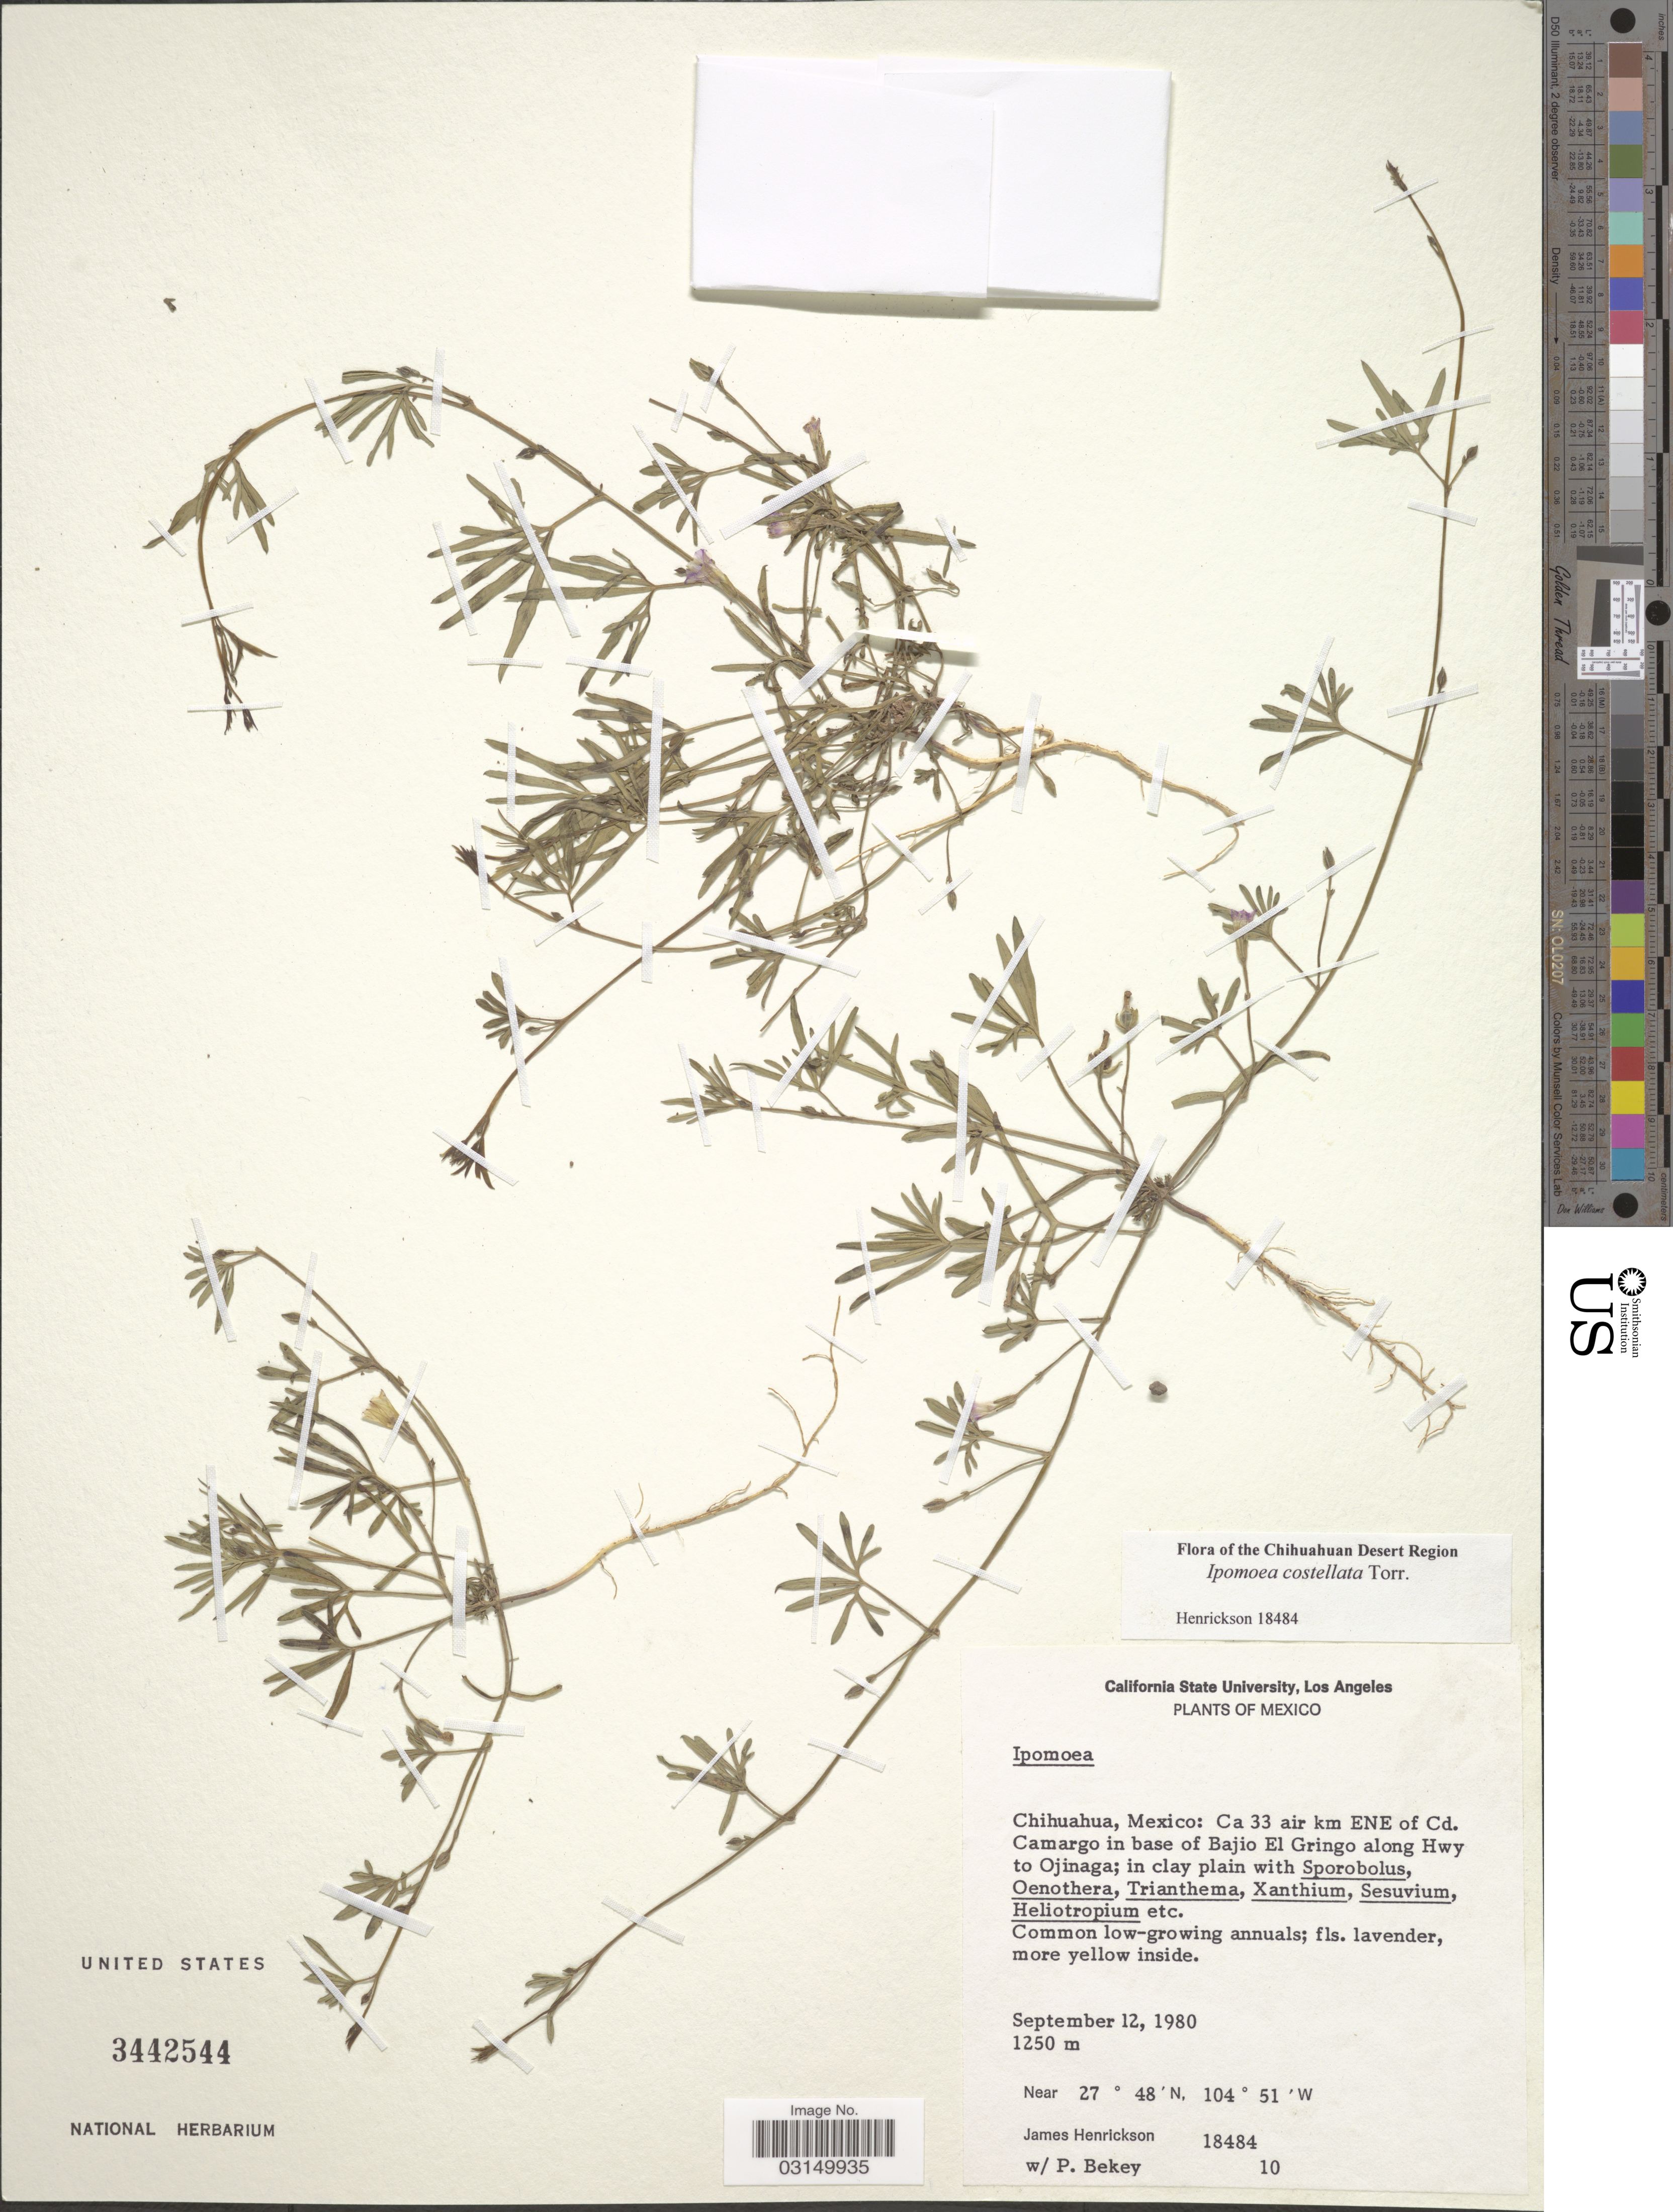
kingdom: Plantae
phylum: Tracheophyta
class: Magnoliopsida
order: Solanales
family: Convolvulaceae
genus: Ipomoea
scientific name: Ipomoea costellata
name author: Torr.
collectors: J. Henrickson & Bekey, P.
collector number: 18484/10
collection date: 1980-09-12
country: Mexico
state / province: Chihuahua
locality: Ca 33 air km ENE of Cd. Camargo in base of Bajio El Gringo along Hwy to Ojinaga.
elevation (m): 1250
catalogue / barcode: US 3442544